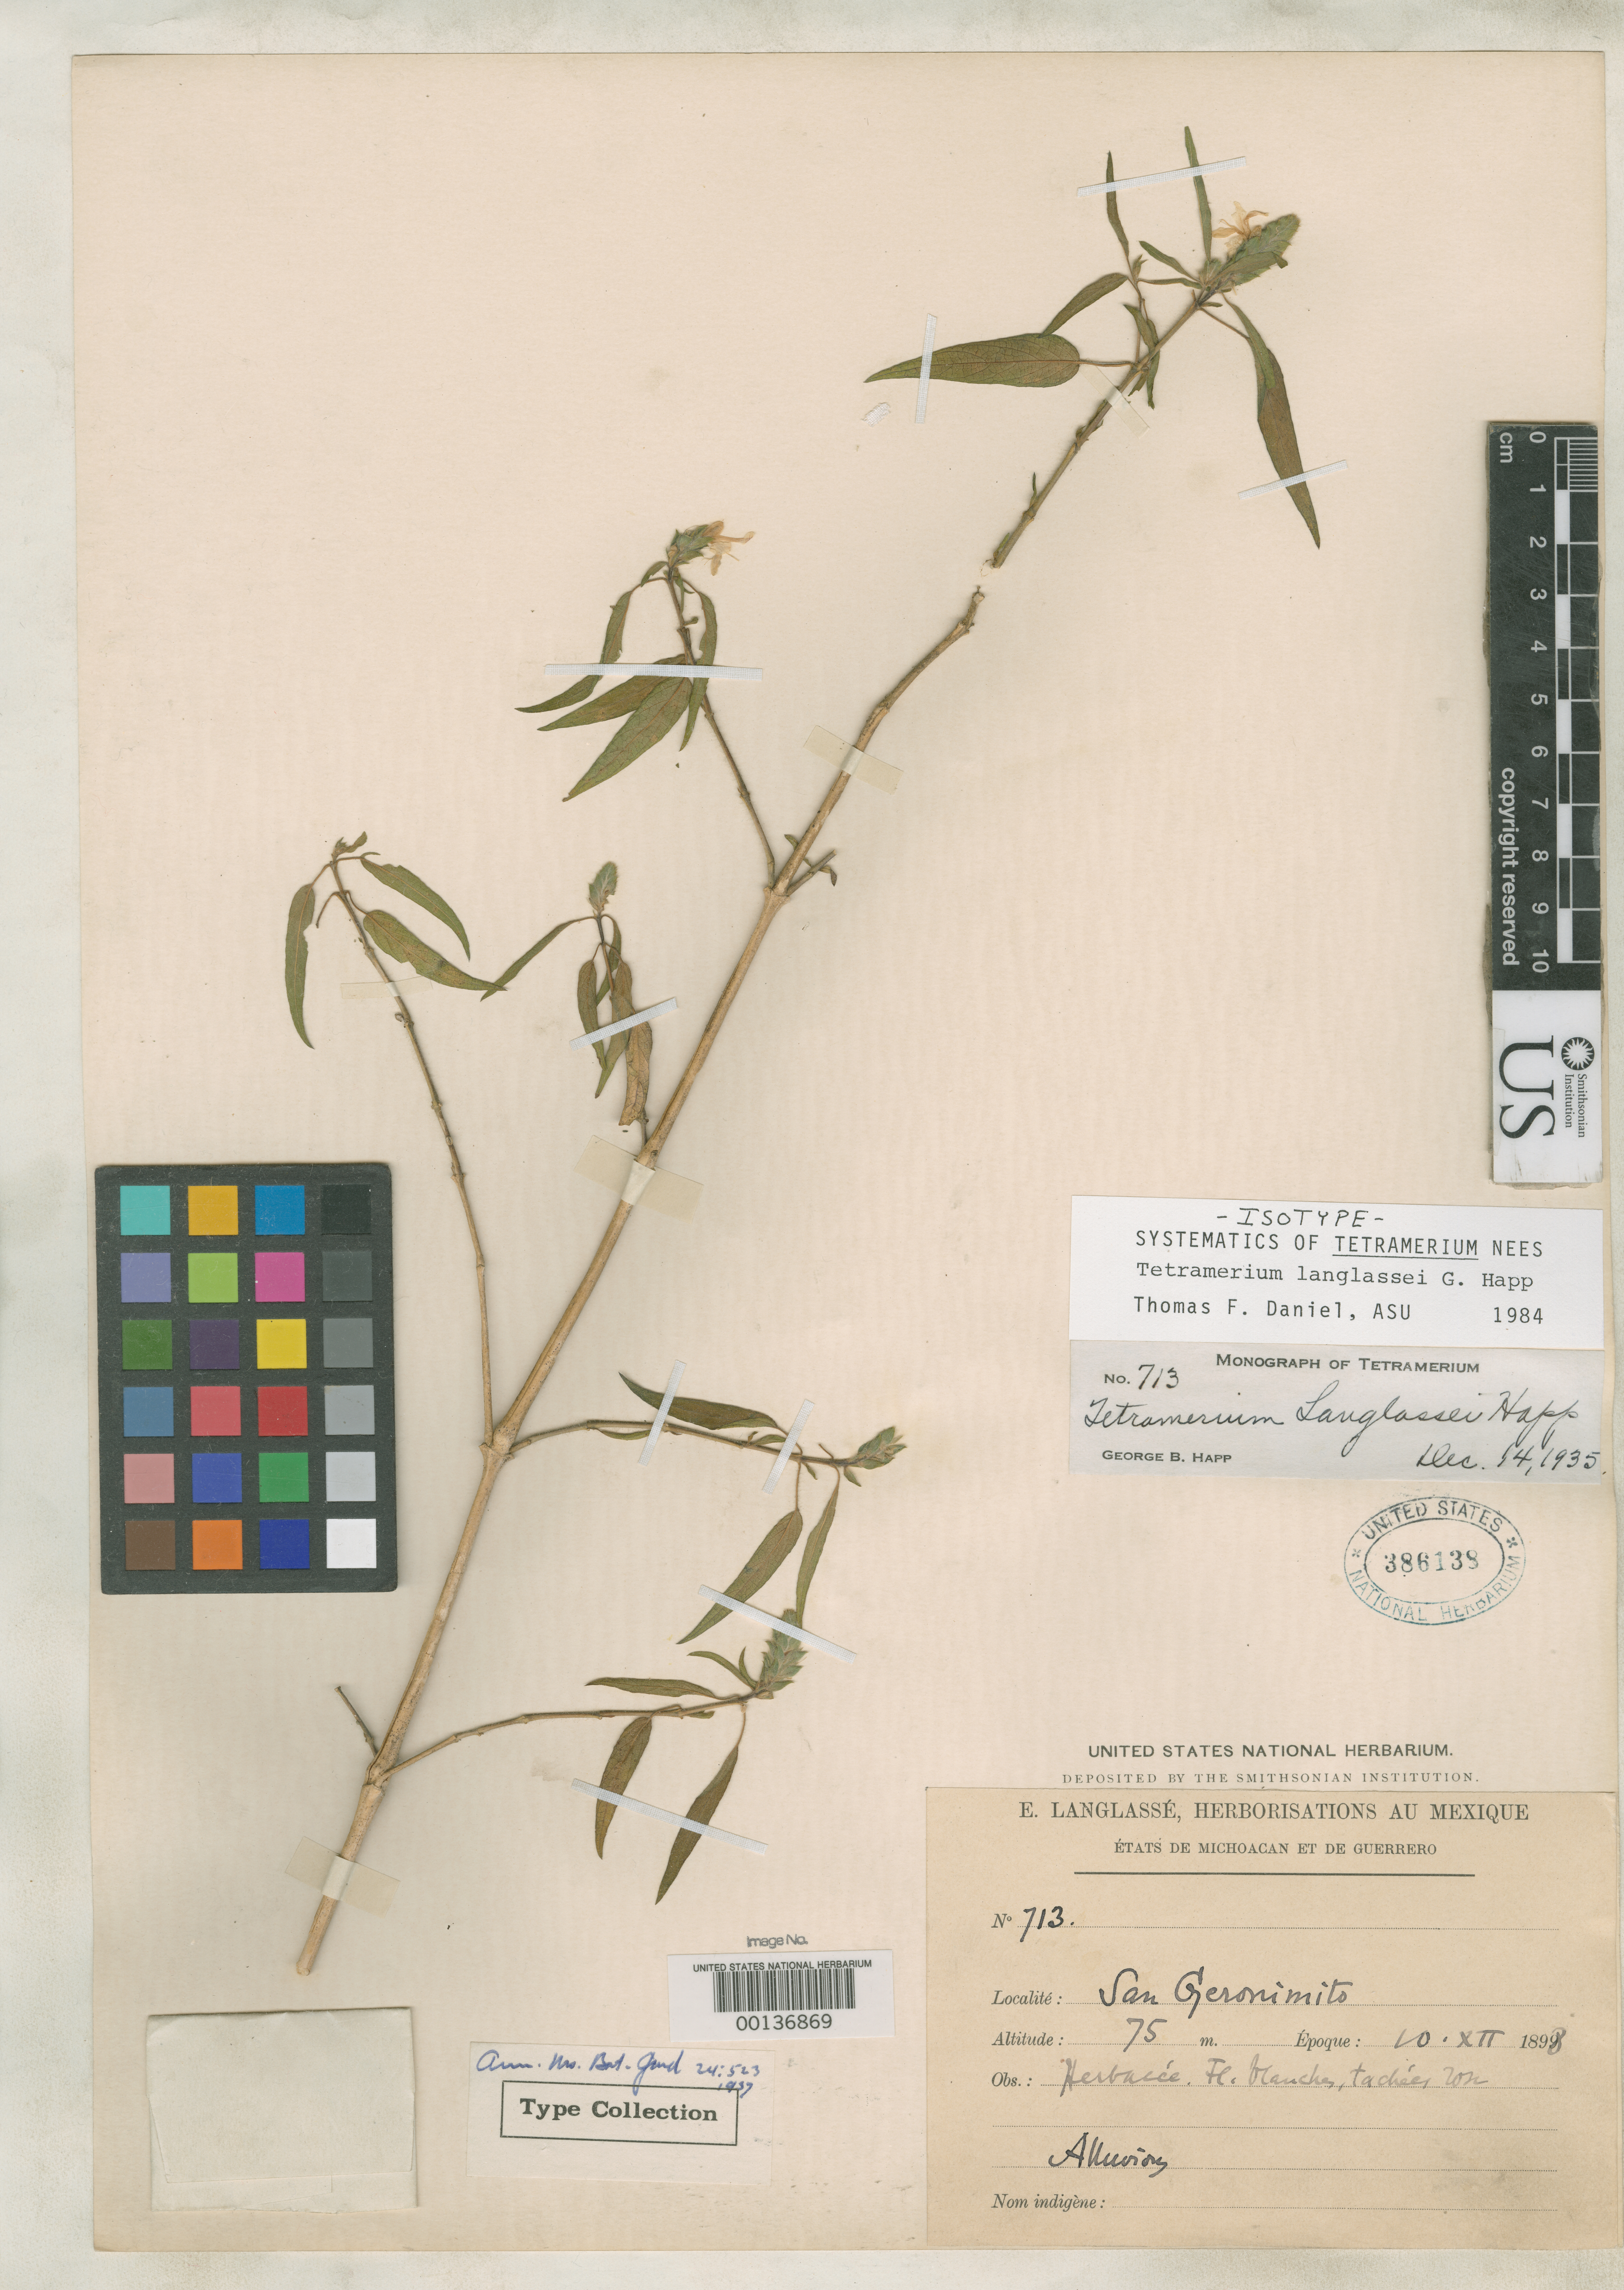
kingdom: Plantae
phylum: Tracheophyta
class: Magnoliopsida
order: Lamiales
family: Acanthaceae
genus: Tetramerium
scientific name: Tetramerium langlassei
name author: Happ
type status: Isotype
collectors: E. Langlassé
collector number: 713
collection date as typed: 10 Dec 1898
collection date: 1898-12-10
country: Mexico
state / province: Guerrero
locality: San Geromito.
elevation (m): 75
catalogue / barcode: US 386138